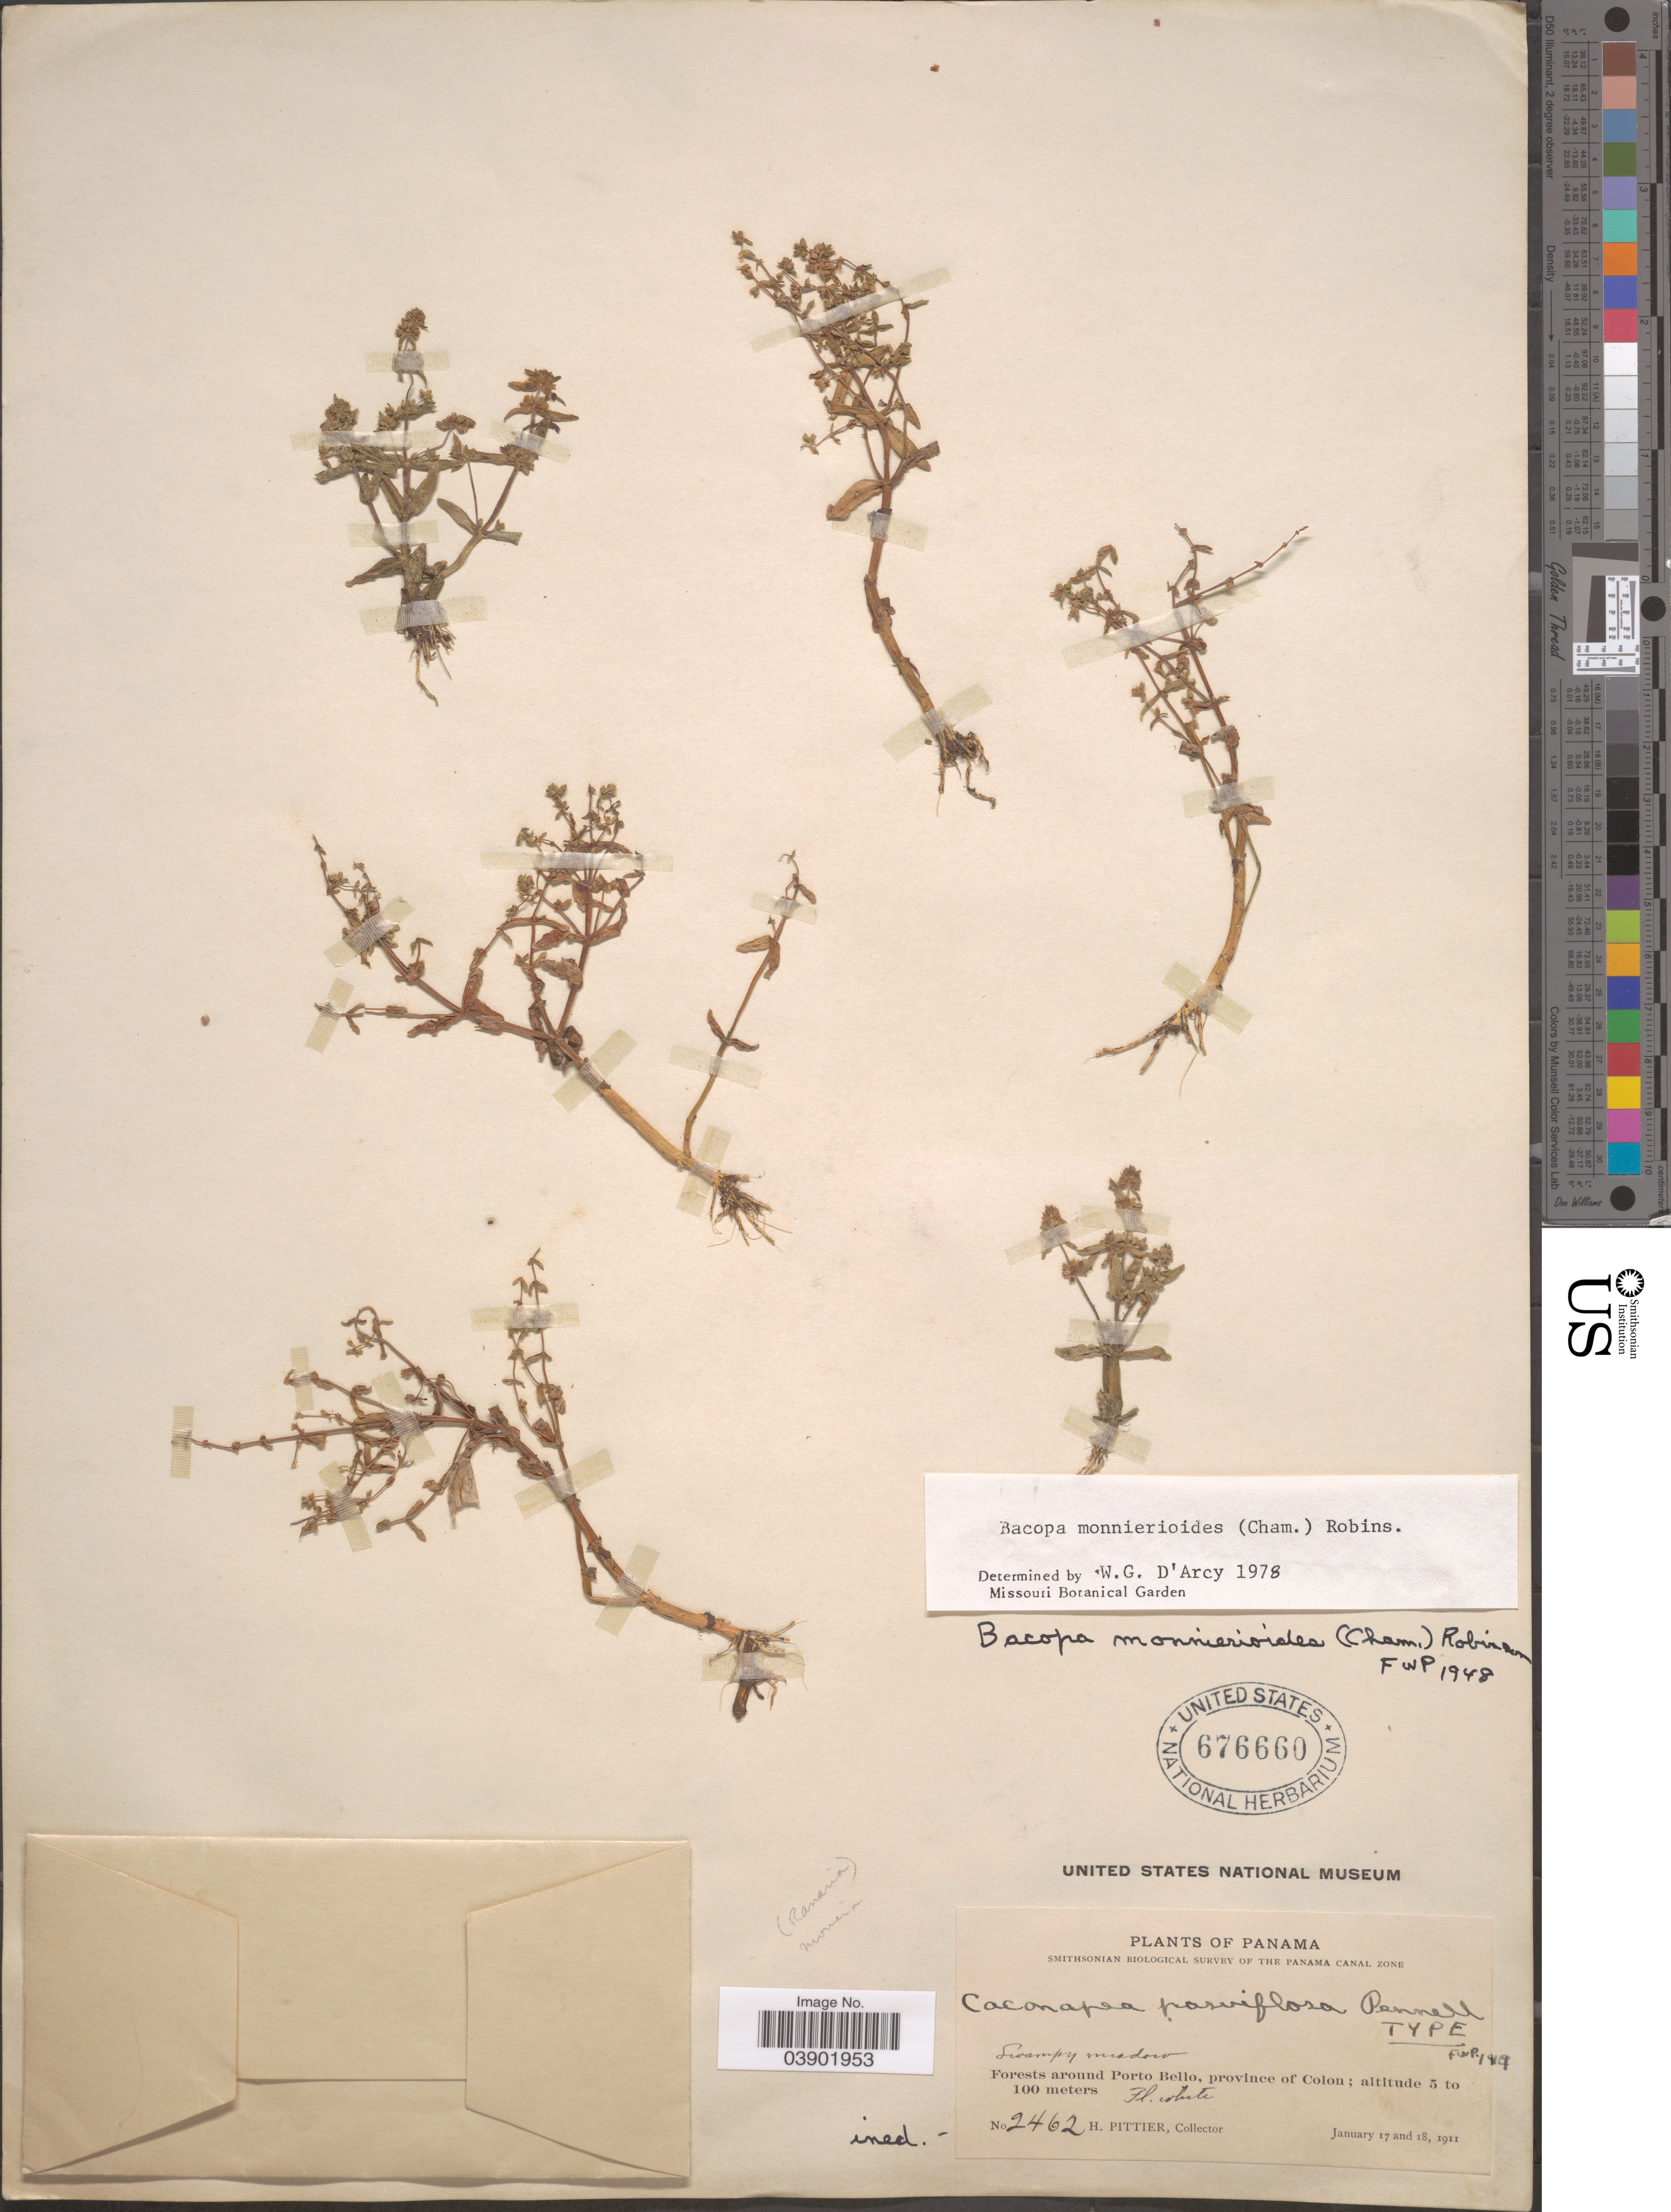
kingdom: Plantae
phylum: Tracheophyta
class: Magnoliopsida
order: Lamiales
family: Plantaginaceae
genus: Bacopa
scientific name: Bacopa monnierioides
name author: (Cham.) B.L. Rob.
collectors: H. F. Pittier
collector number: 2462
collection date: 1911-01-17/1911-01-18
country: Panama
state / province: Colón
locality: Forests around Porto Bello.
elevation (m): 5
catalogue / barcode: US 676660